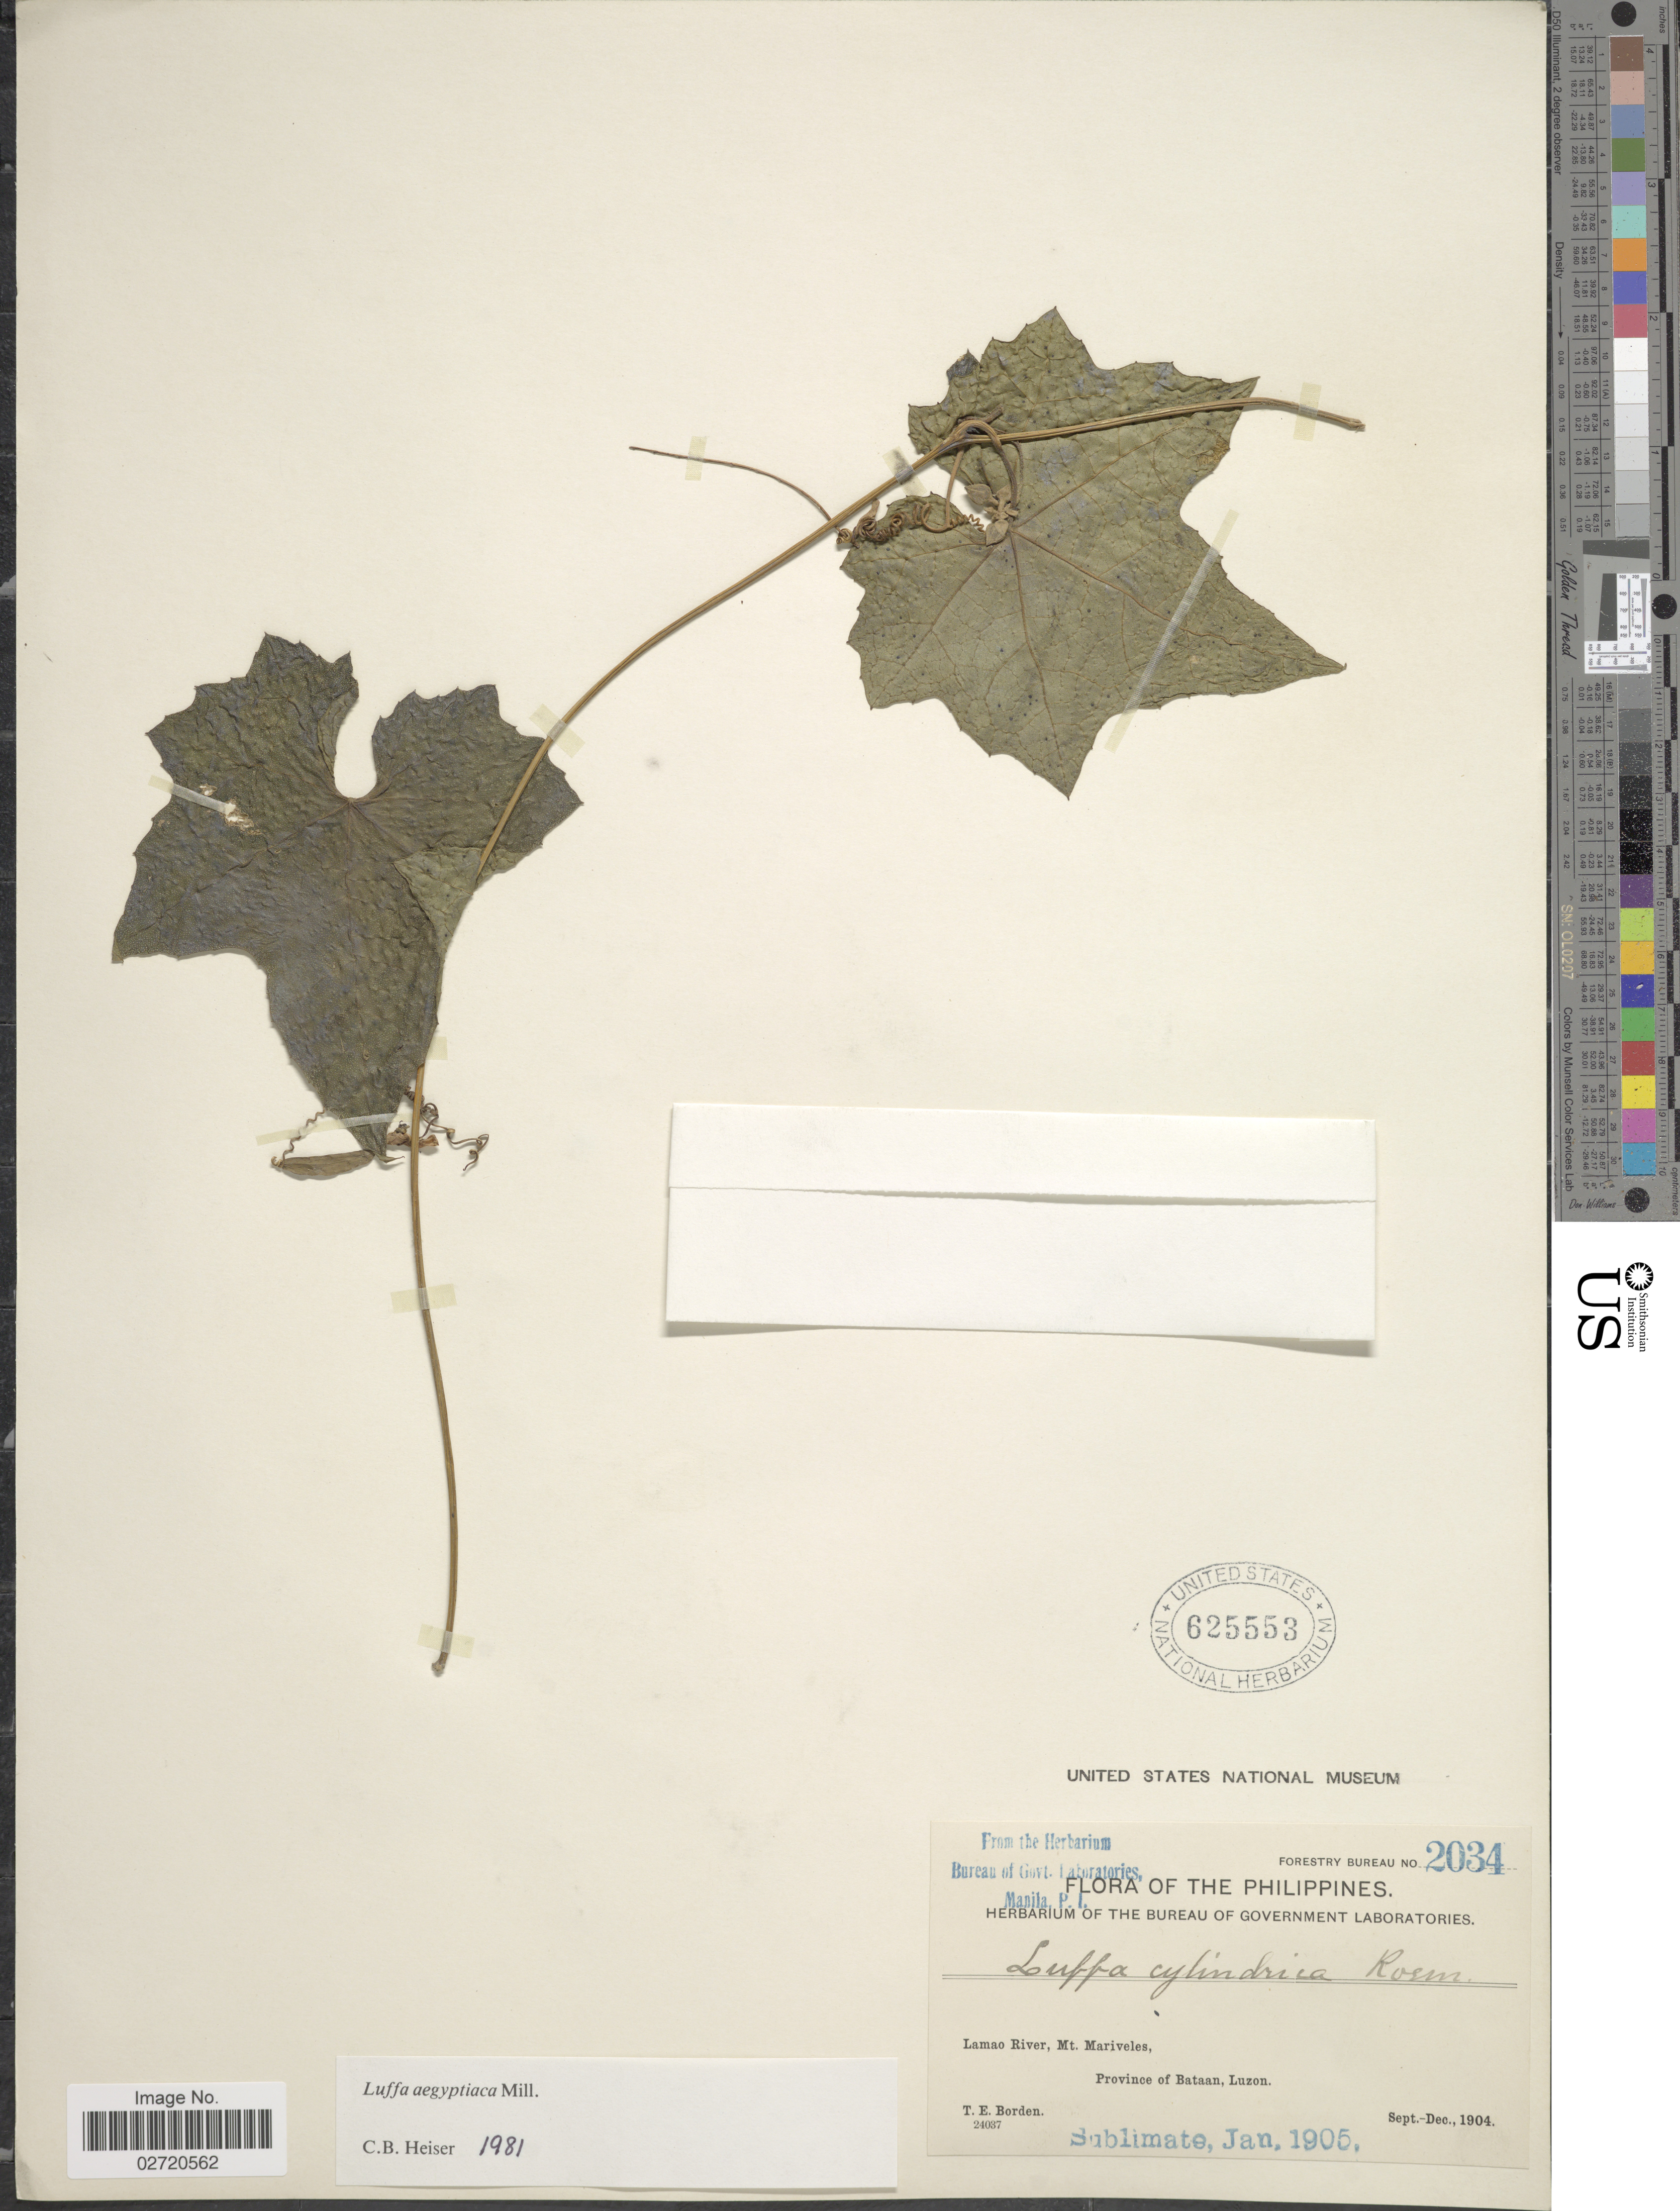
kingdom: Plantae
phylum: Tracheophyta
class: Magnoliopsida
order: Cucurbitales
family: Cucurbitaceae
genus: Luffa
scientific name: Luffa aegyptiaca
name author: Mill.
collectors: T. E. Borden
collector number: Forestry Bureau 2034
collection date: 1904-09/1904-12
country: Philippines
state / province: Cagayan Valley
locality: Lamao River, Mt. Mariveles. Province of Bataan, Luzon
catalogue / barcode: US 625553